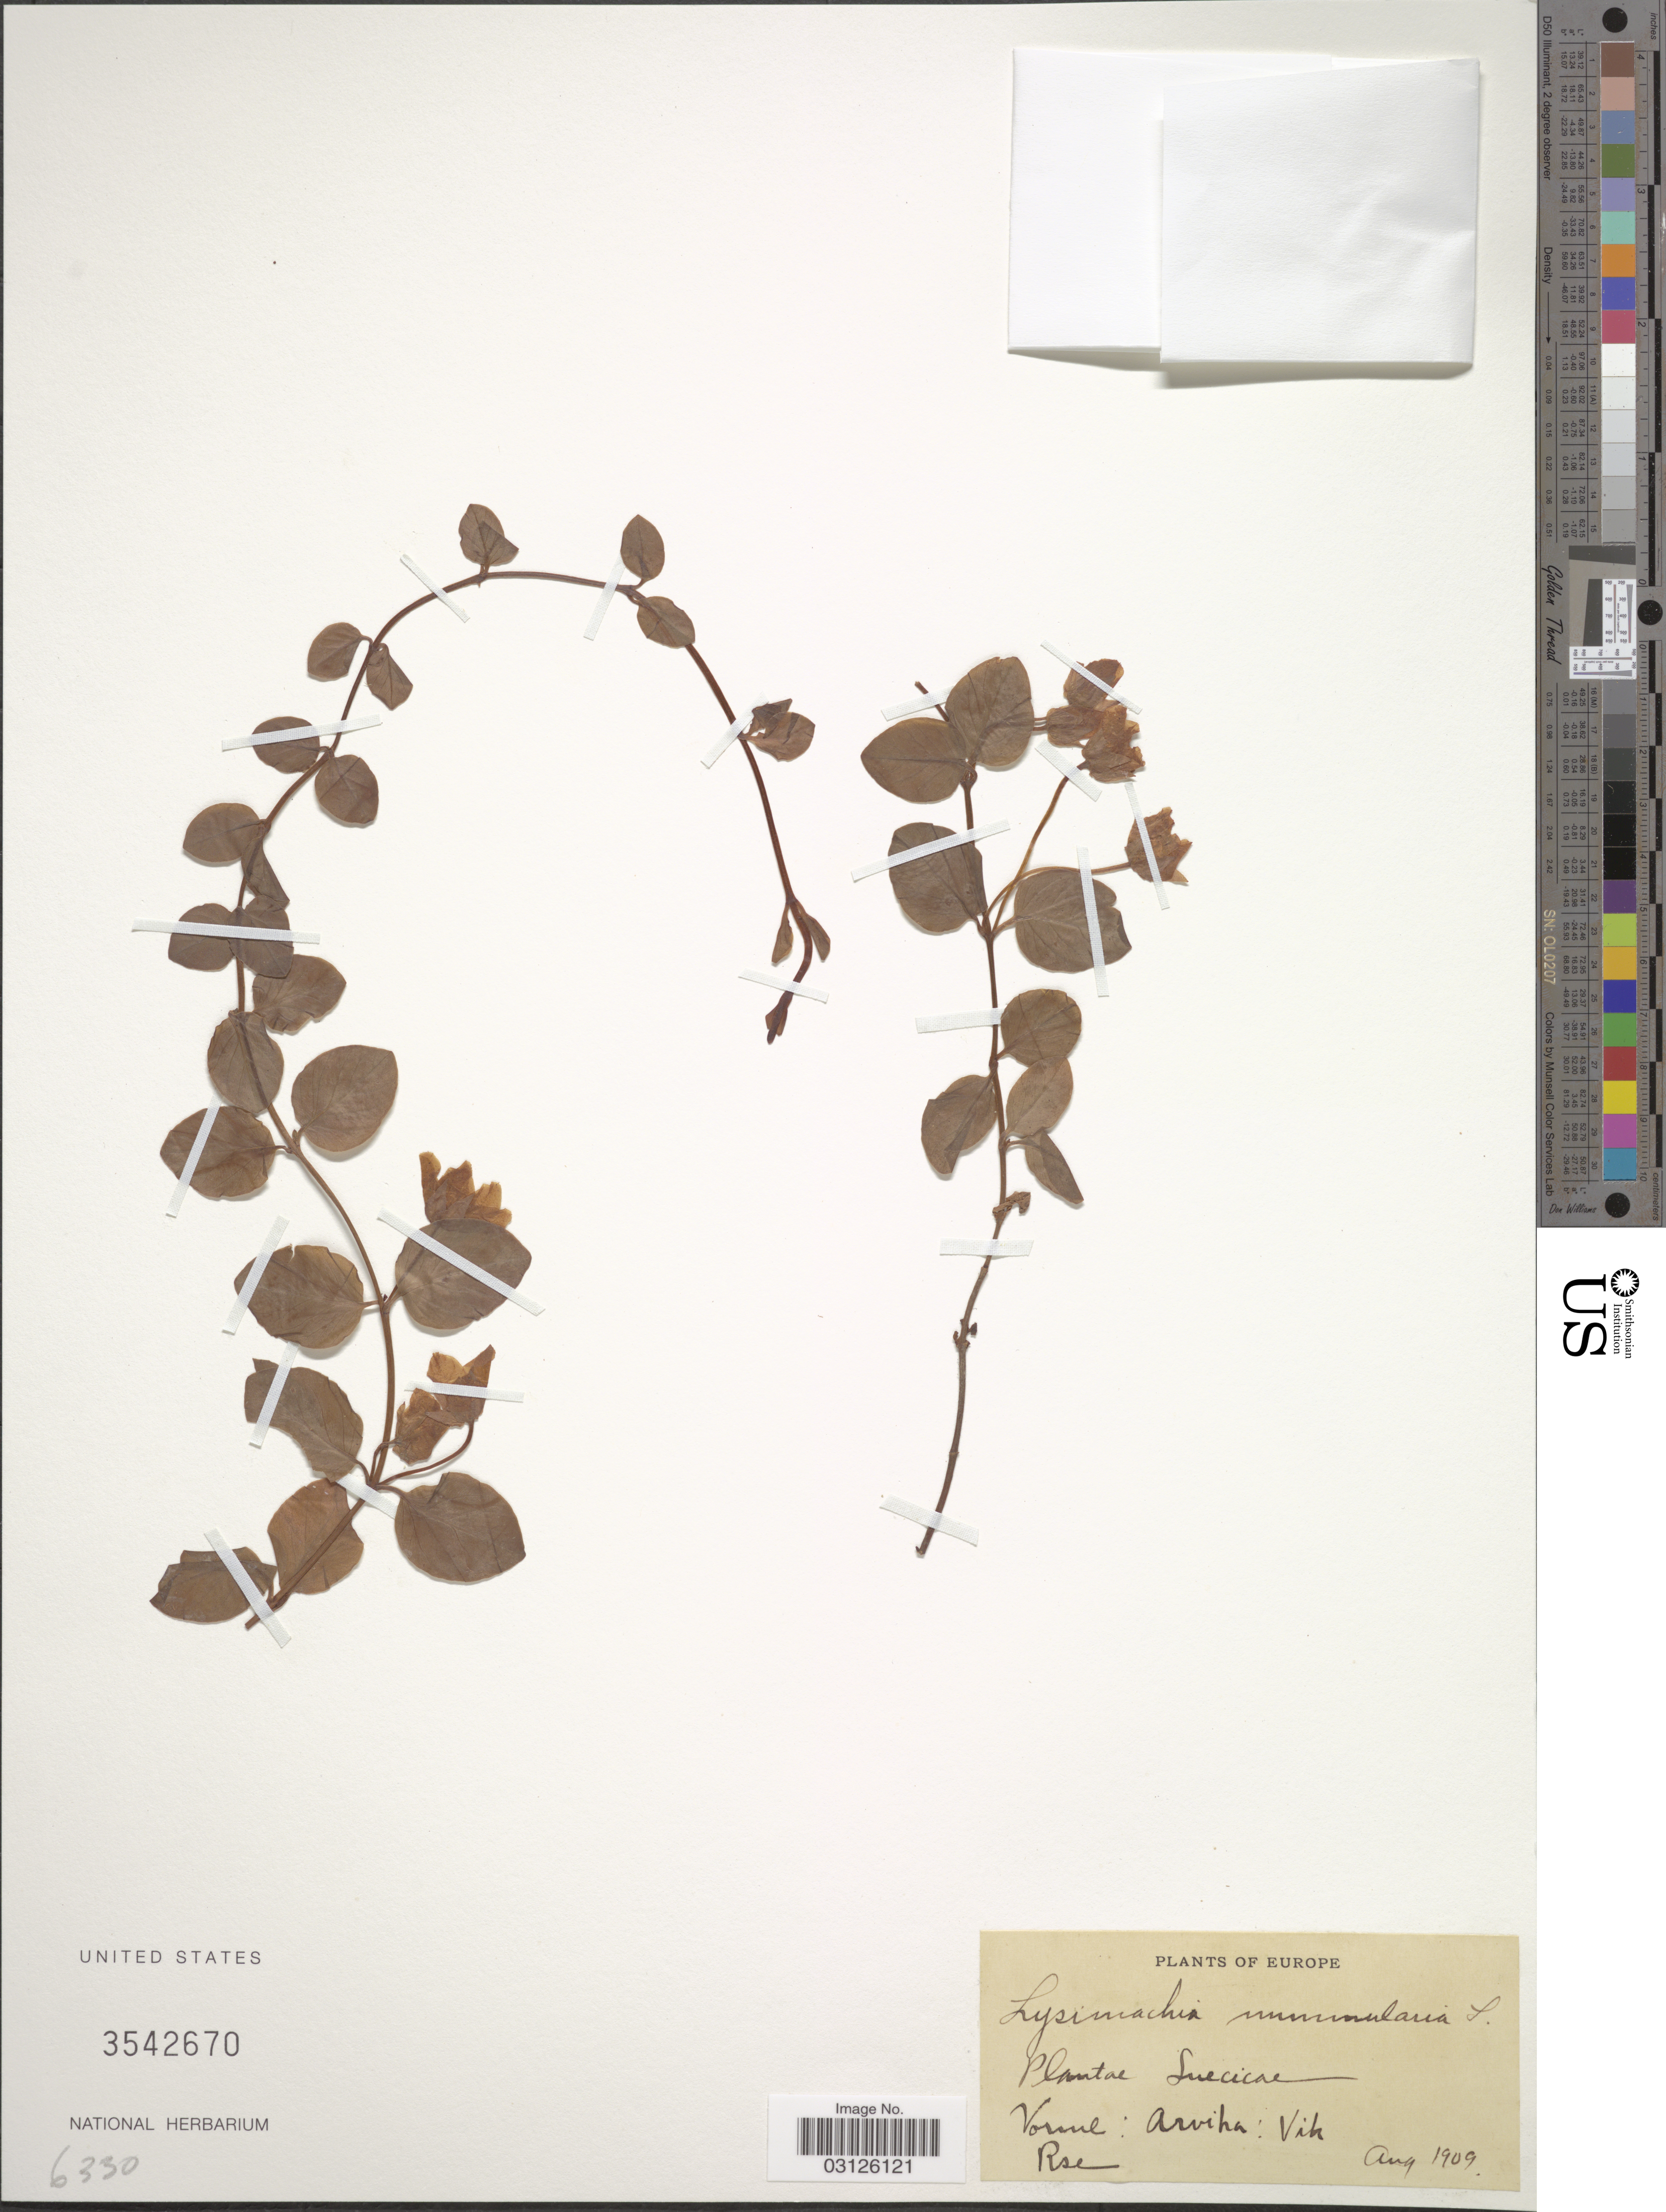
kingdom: Plantae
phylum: Tracheophyta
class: Magnoliopsida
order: Ericales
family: Primulaceae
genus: Lysimachia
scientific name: Lysimachia nummularia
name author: L.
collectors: G. Rse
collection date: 1909-08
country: Sweden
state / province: Varmland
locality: Suecicae. Varml: Arvika: Vik.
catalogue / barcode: US 3542670